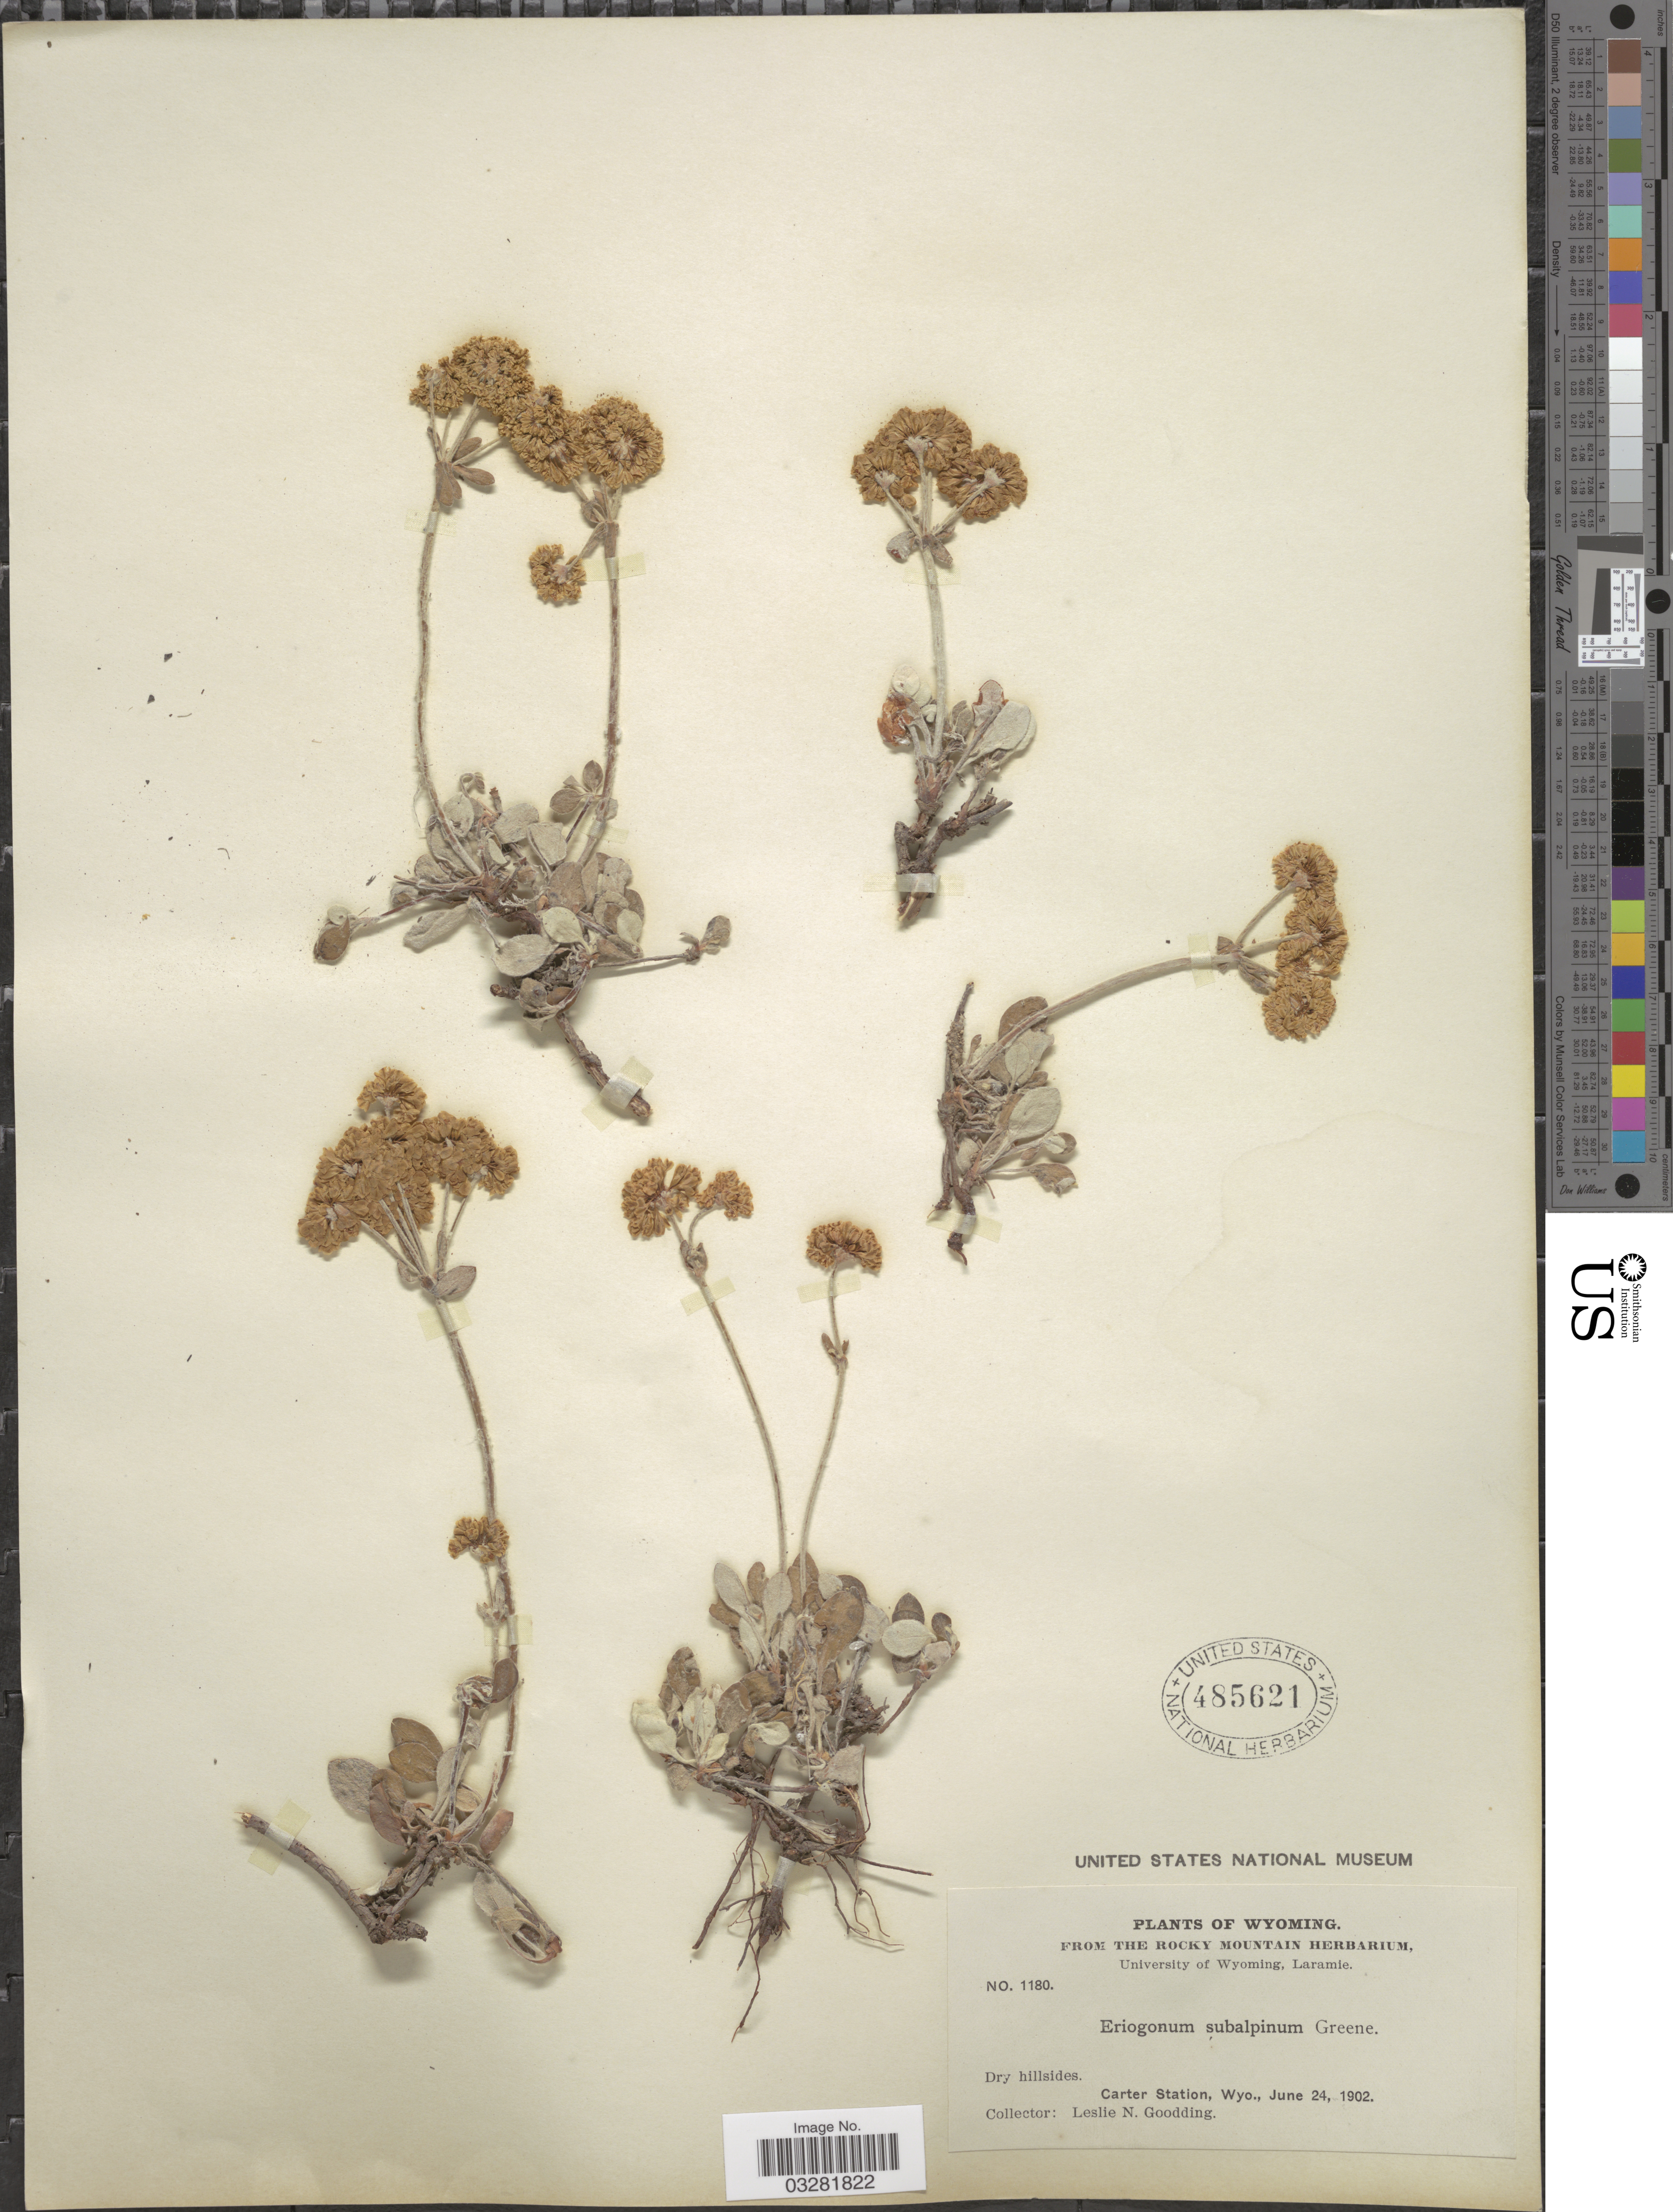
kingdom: Plantae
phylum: Tracheophyta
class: Magnoliopsida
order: Caryophyllales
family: Polygonaceae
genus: Eriogonum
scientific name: Eriogonum umbellatum var. subalpinum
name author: M.E. Jones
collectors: L. N. Goodding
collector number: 1180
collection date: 1902-06-24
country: United States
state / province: Wyoming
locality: Carter Station.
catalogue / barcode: US 485621